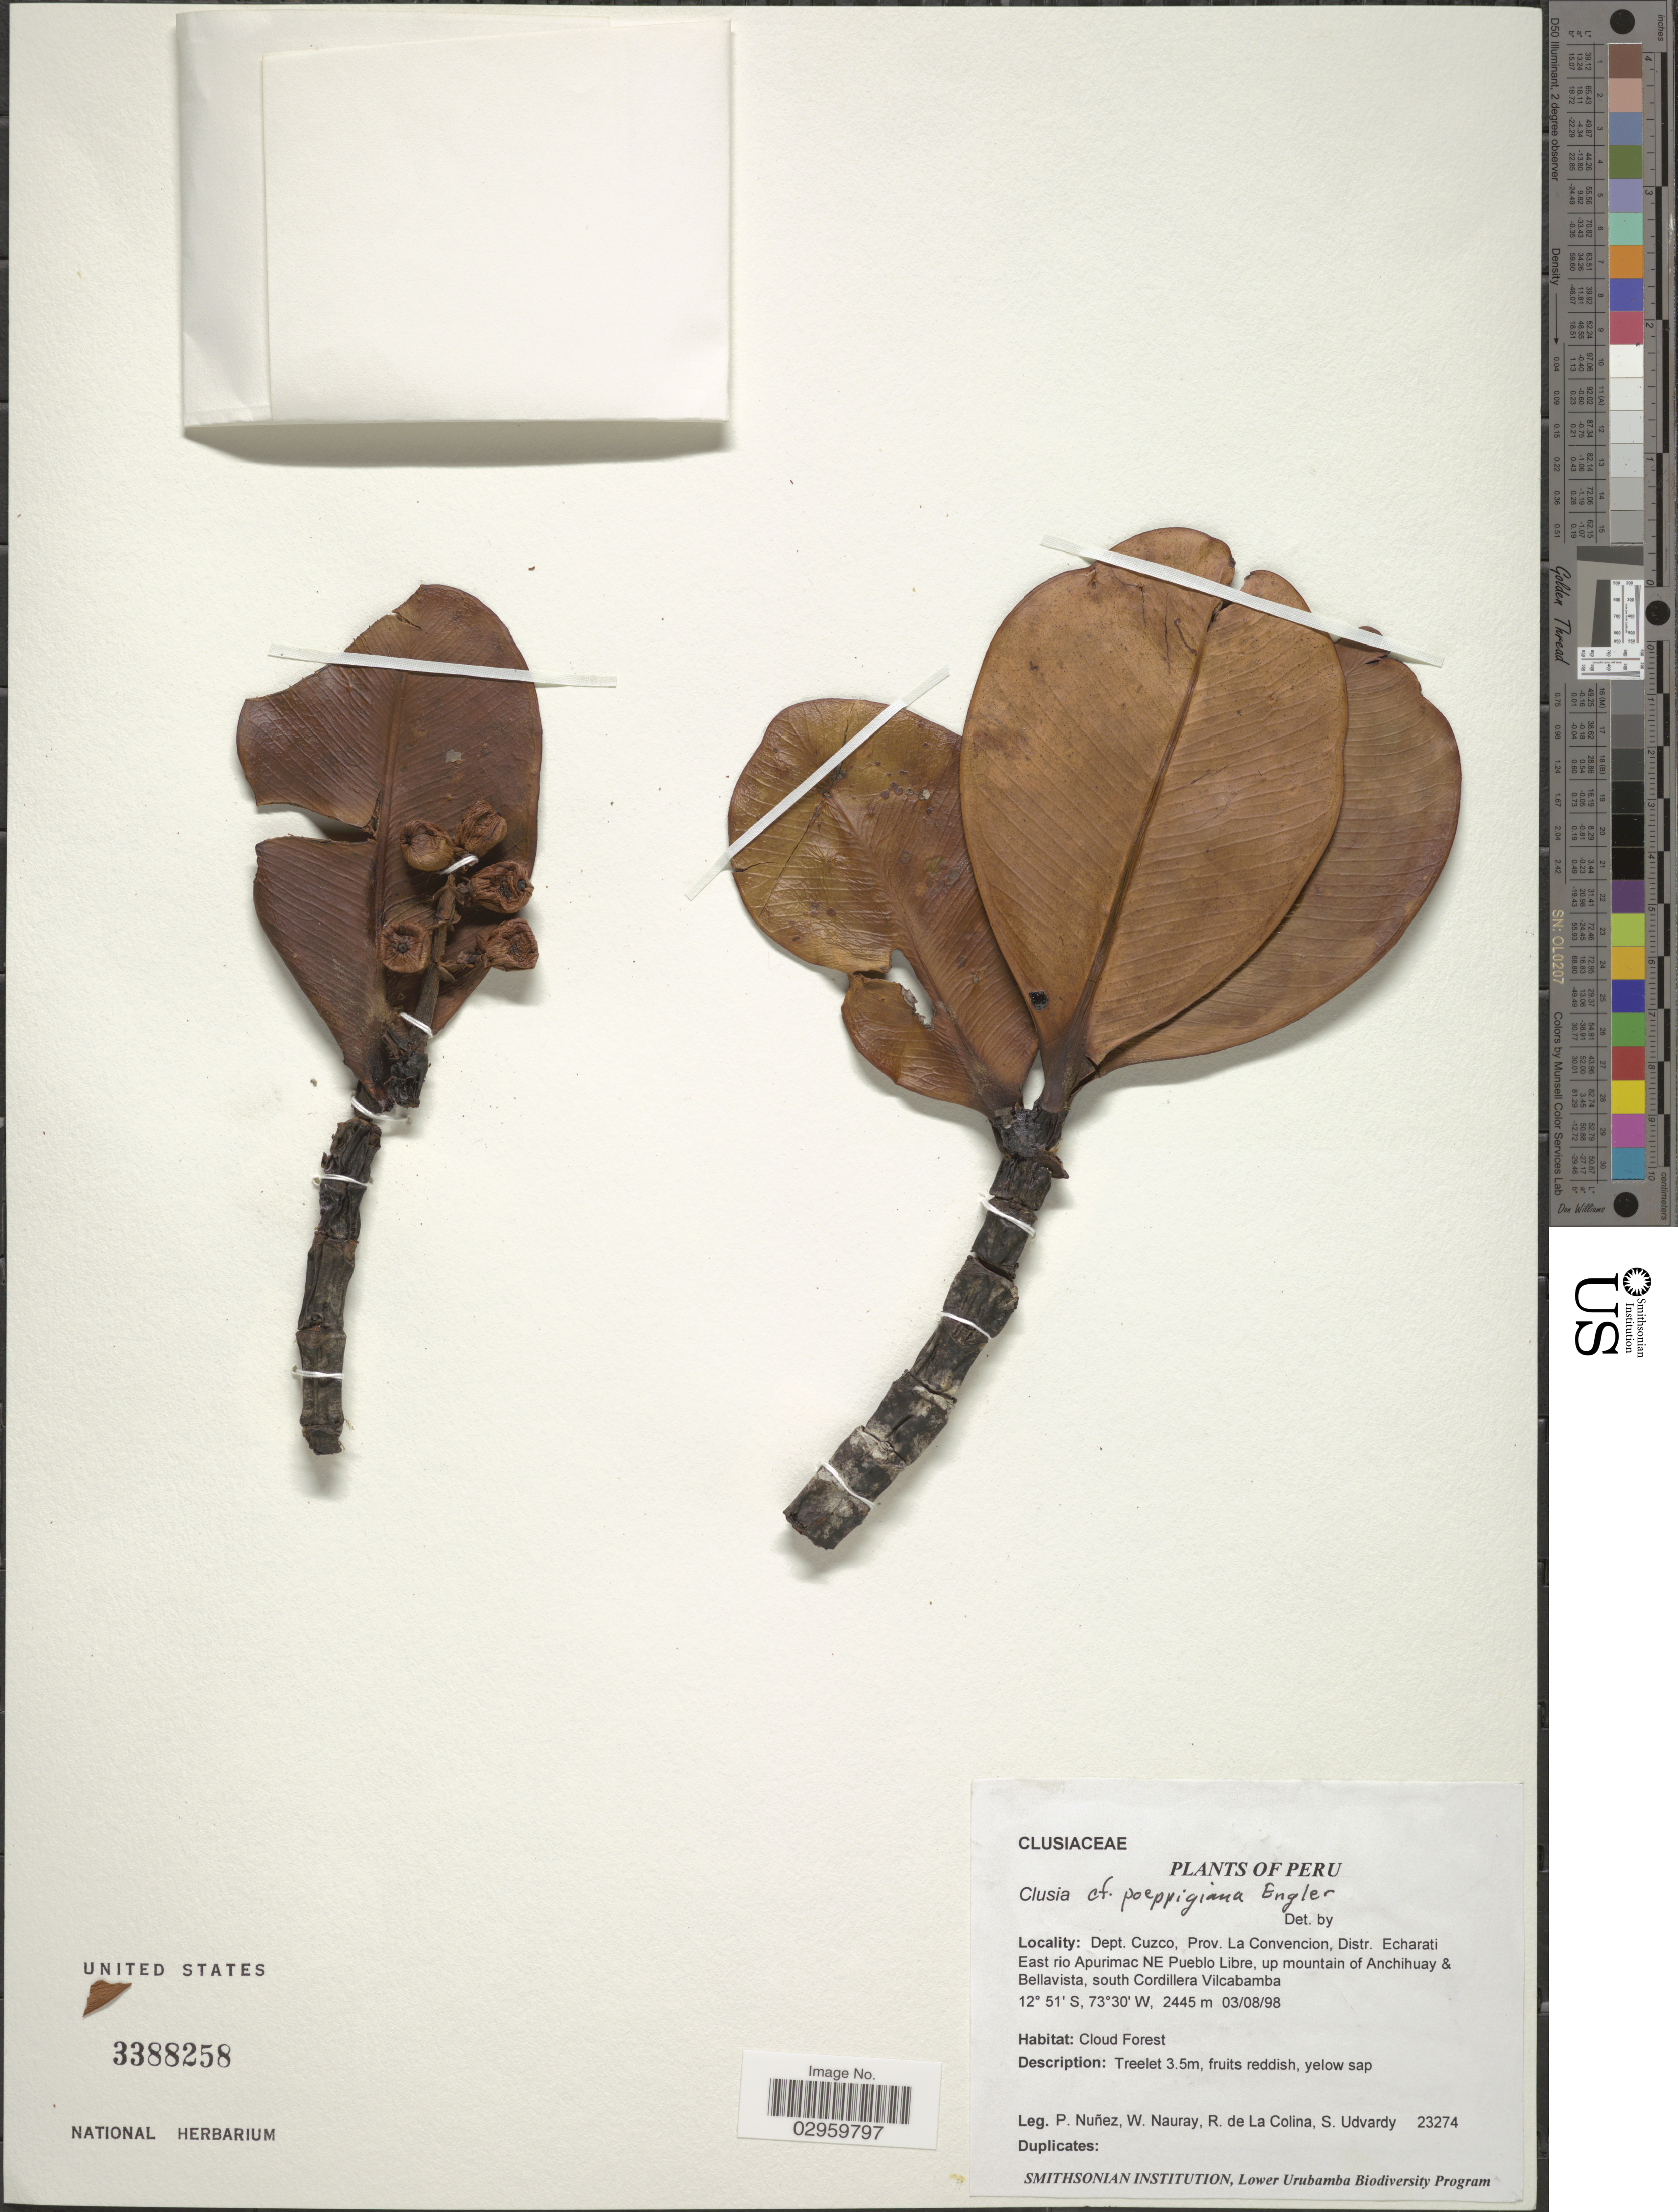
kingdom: Plantae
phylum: Tracheophyta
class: Magnoliopsida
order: Malpighiales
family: Clusiaceae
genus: Clusia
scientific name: Clusia poeppigiana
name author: Engl.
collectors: P. Nuñez V., W. Nauray, R. Colina & S. Udvardy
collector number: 23274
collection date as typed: Transcribed d/m/y: 3/8/98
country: Peru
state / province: Cusco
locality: Dept. Cuzco, Prov. La Convencion, Distr. Echarati East rio Apurimac NE Pueblo Libre, up mountain of Anchihuay & Bellavista, south Cordillera Vilcabamba.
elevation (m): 2445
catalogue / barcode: US 3388258